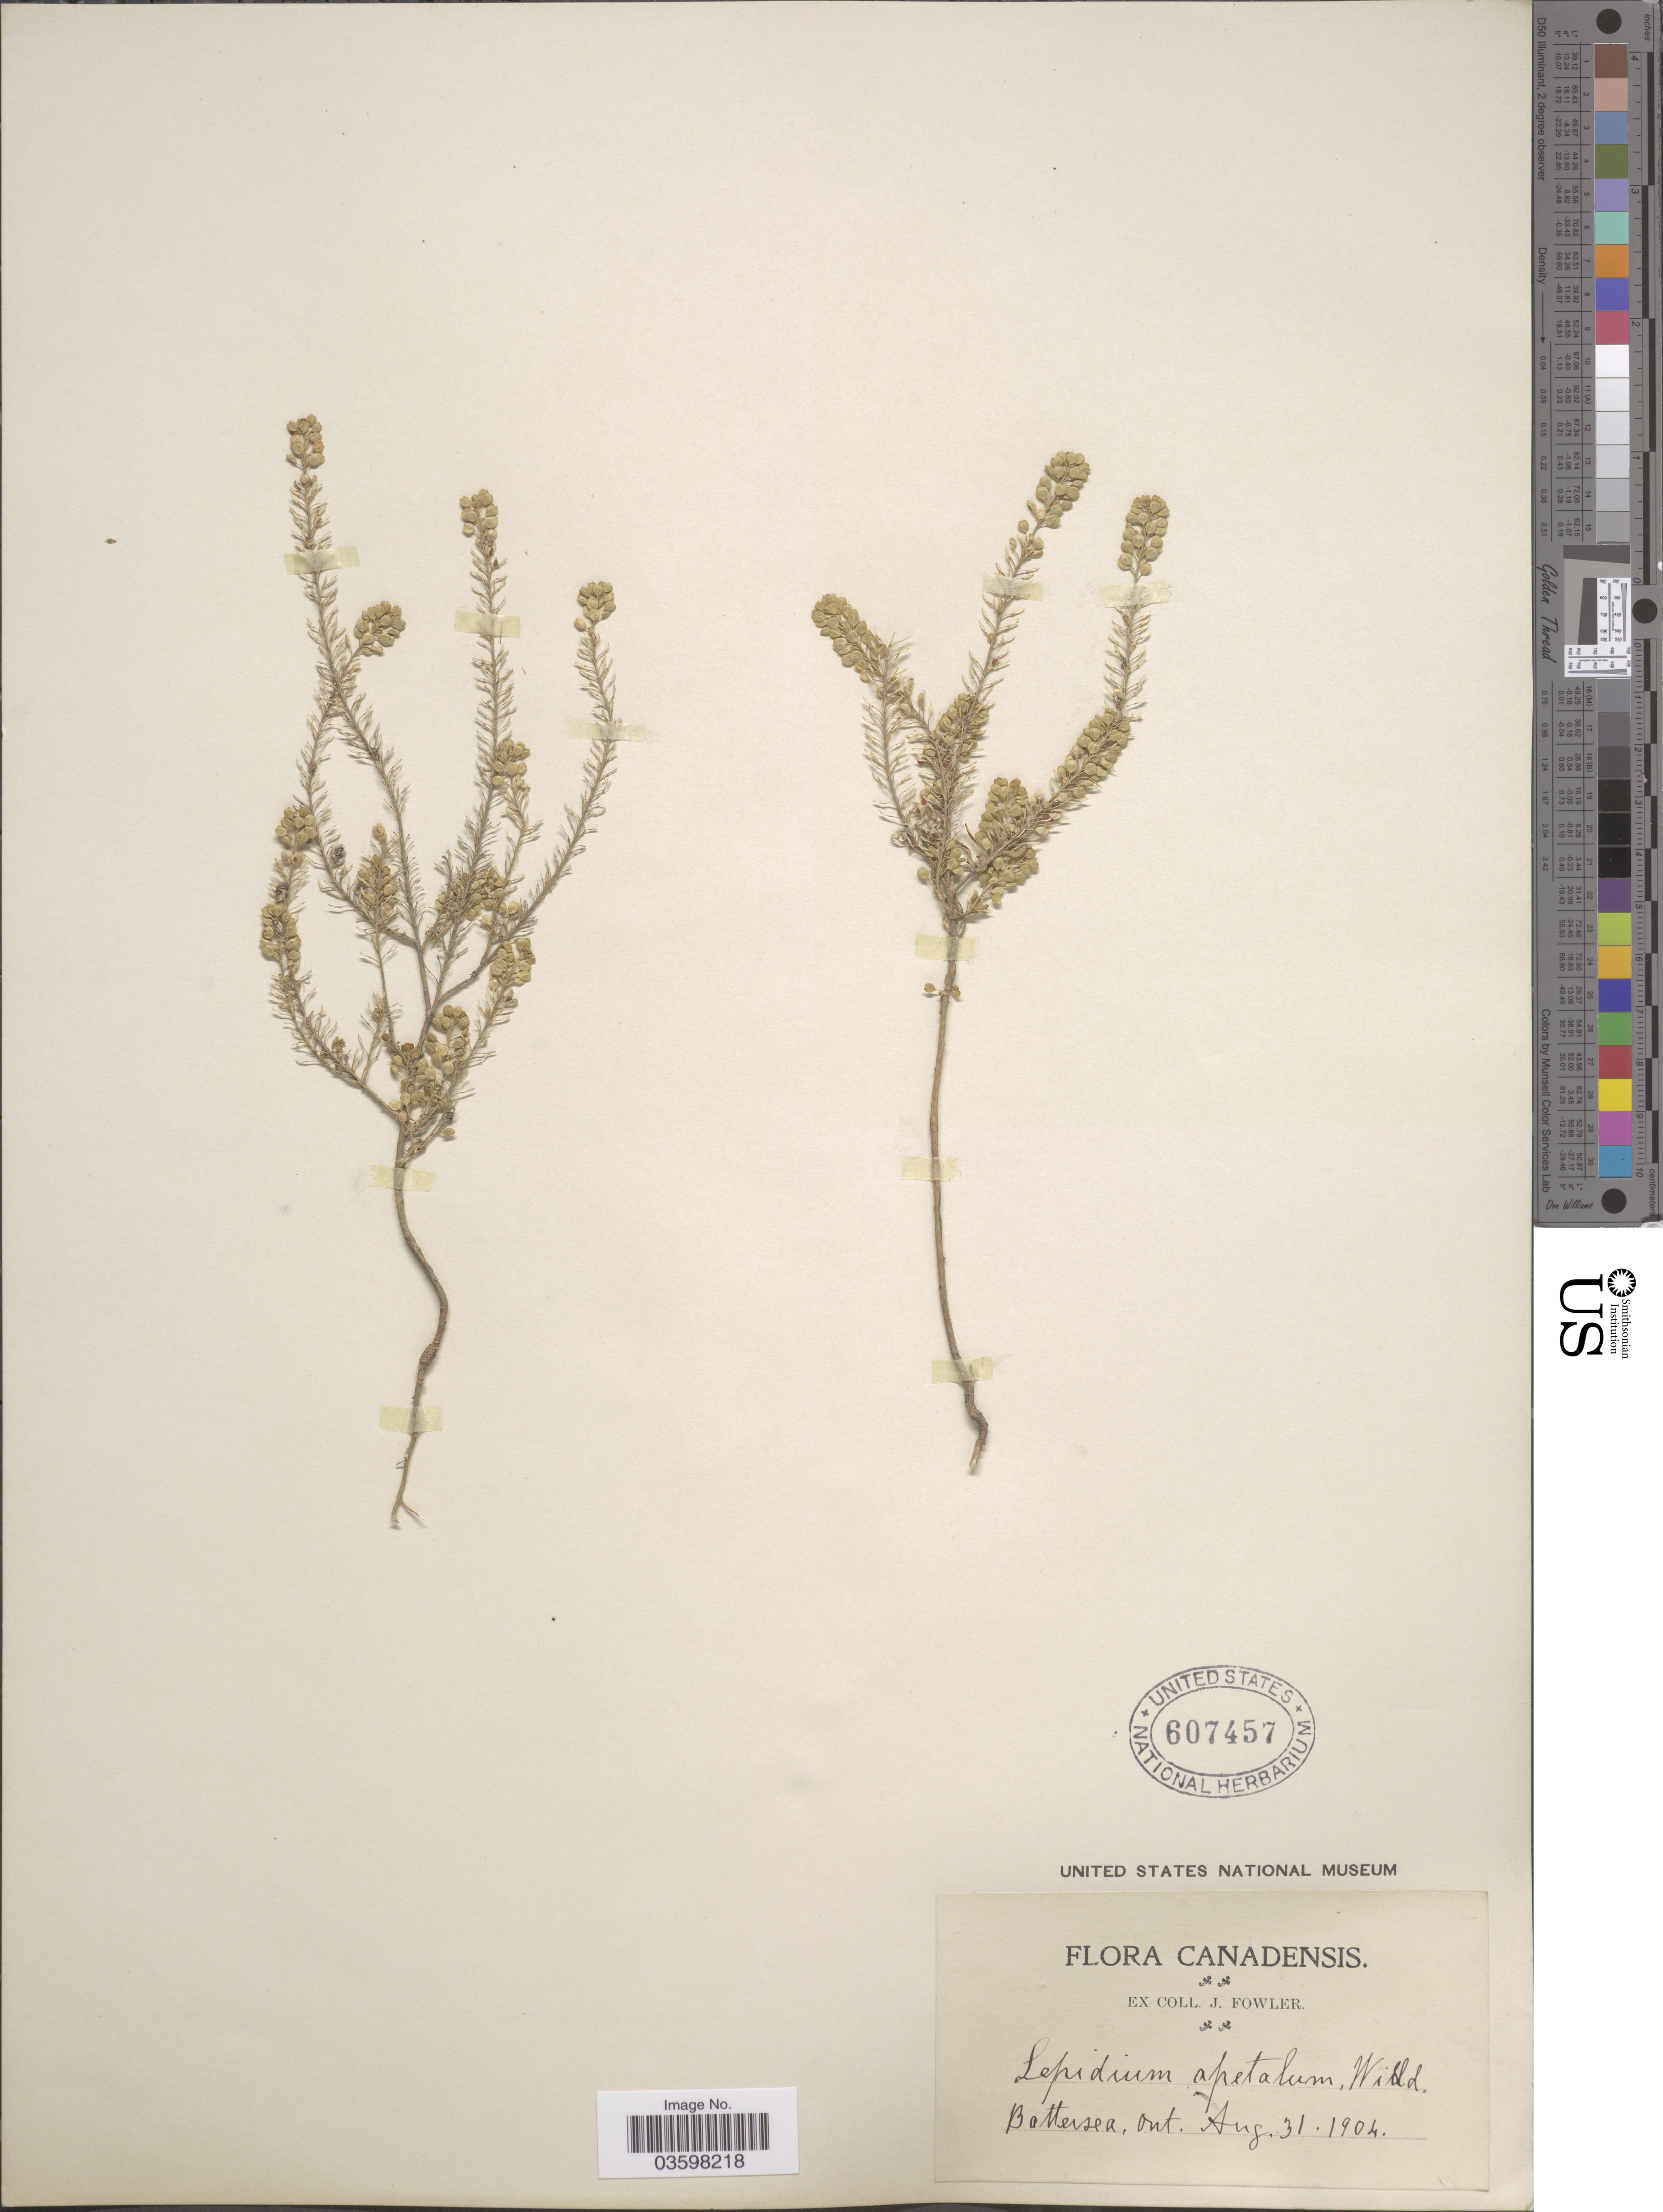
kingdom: Plantae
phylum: Tracheophyta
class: Magnoliopsida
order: Brassicales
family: Brassicaceae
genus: Lepidium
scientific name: Lepidium densiflorum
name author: Schrad.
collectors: J. Fowler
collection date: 1904-08-31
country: Canada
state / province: Ontario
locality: Battersea.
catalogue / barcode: US 607457